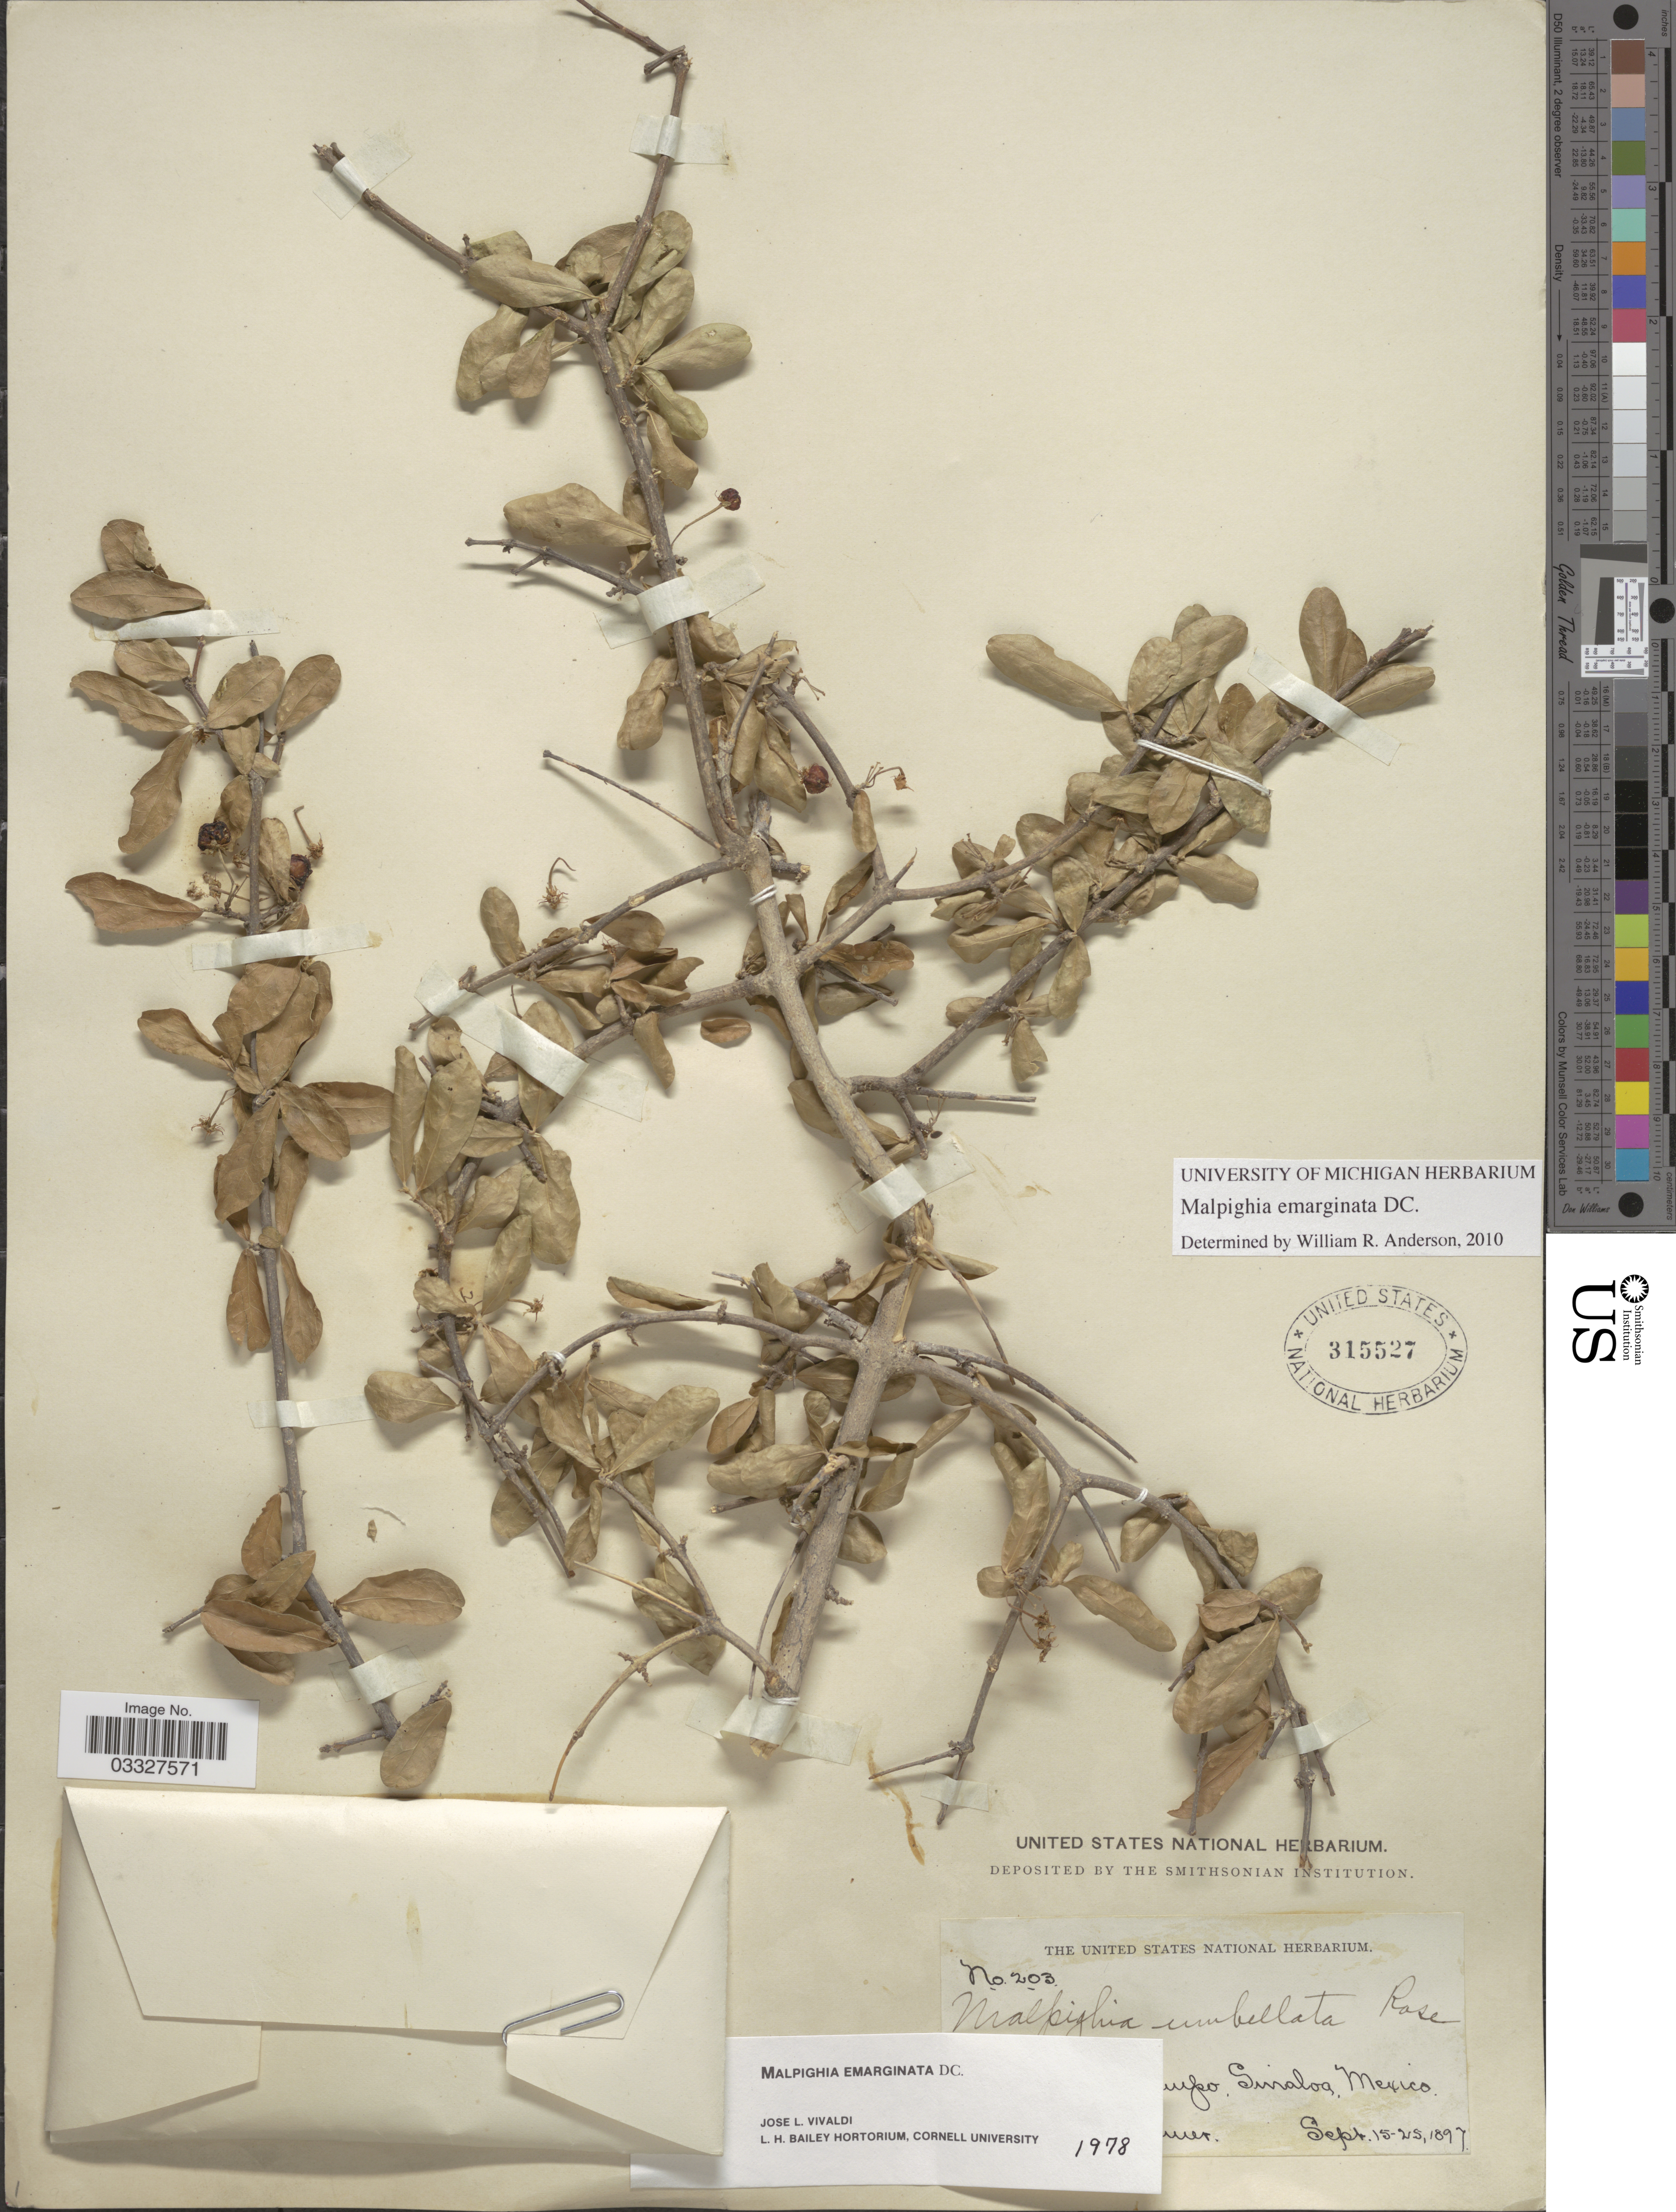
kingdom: Plantae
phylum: Tracheophyta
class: Magnoliopsida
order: Malpighiales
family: Malpighiaceae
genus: Malpighia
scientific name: Malpighia emarginata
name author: DC.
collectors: E. Palmer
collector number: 203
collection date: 1897-09-15/1897-09-25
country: Mexico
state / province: Sinaloa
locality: [illegible text]upo.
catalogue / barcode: US 315527